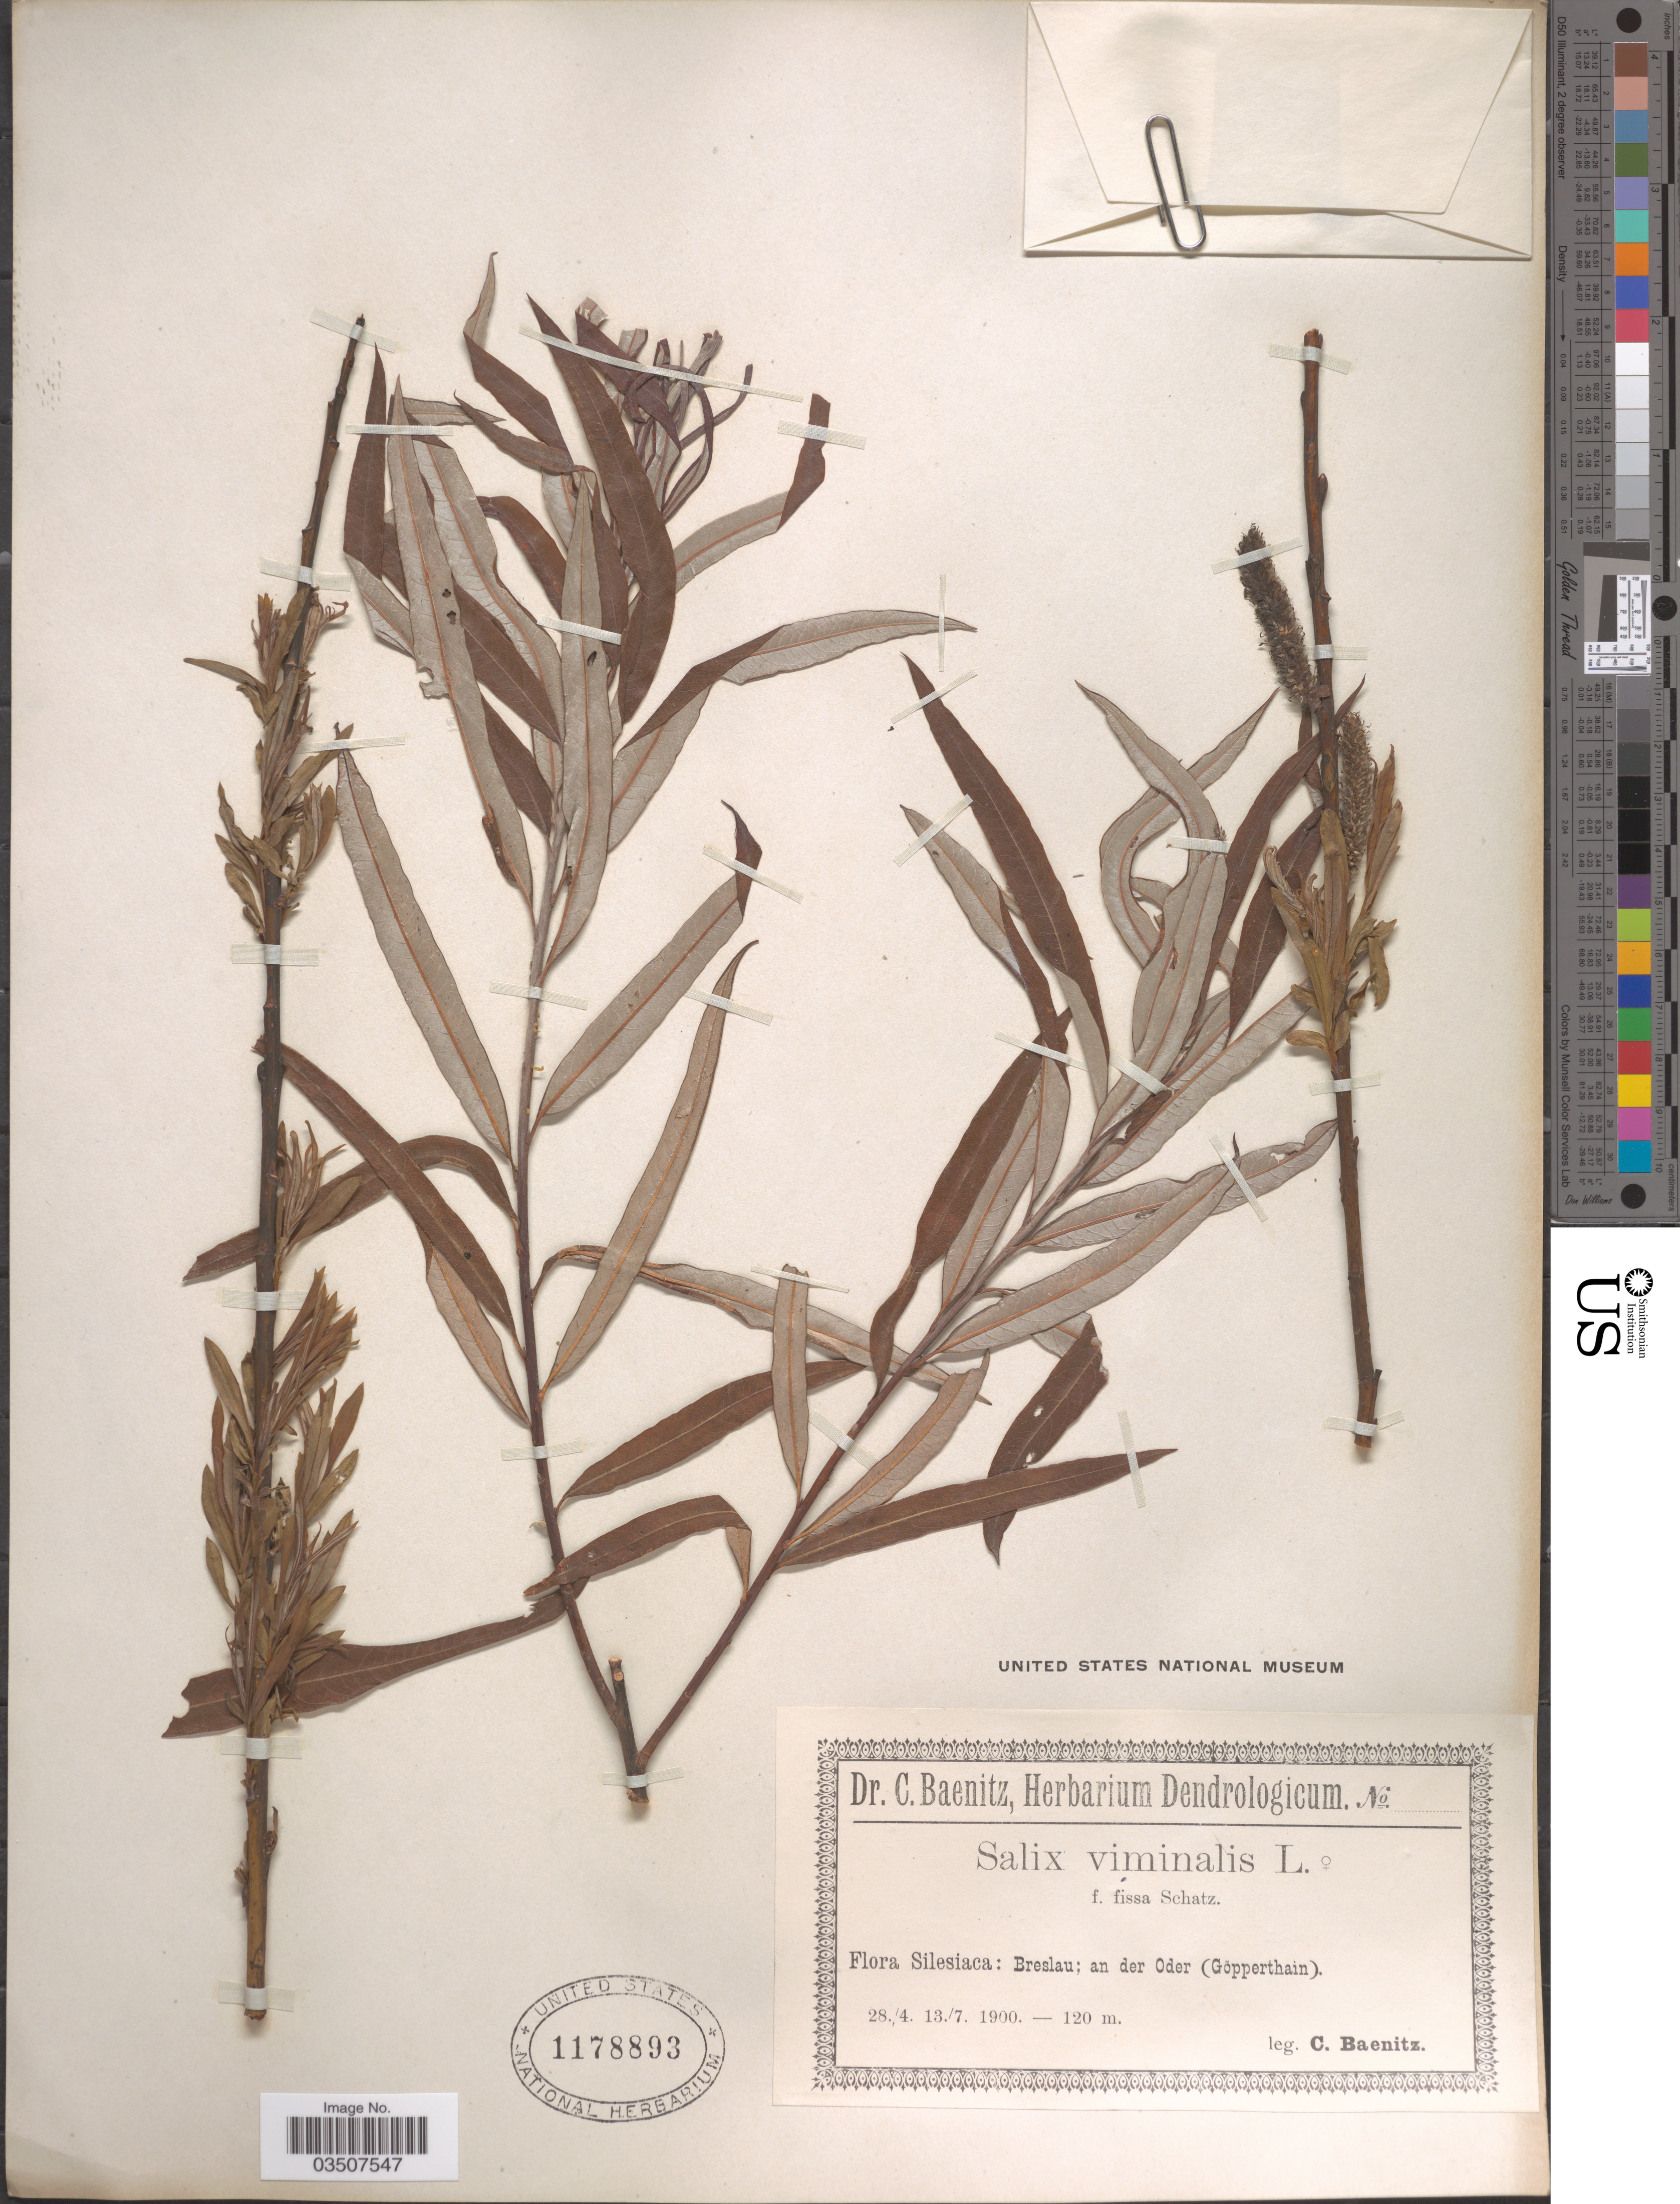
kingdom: Plantae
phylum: Tracheophyta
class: Magnoliopsida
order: Malpighiales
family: Salicaceae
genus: Salix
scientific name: Salix viminalis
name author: L.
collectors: C. G. Baenitz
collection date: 1900-04-28/1900-07-13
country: Poland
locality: Silesiaca: Breslau; an der Oder (Göpperthain).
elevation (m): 120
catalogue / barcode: US 1178893